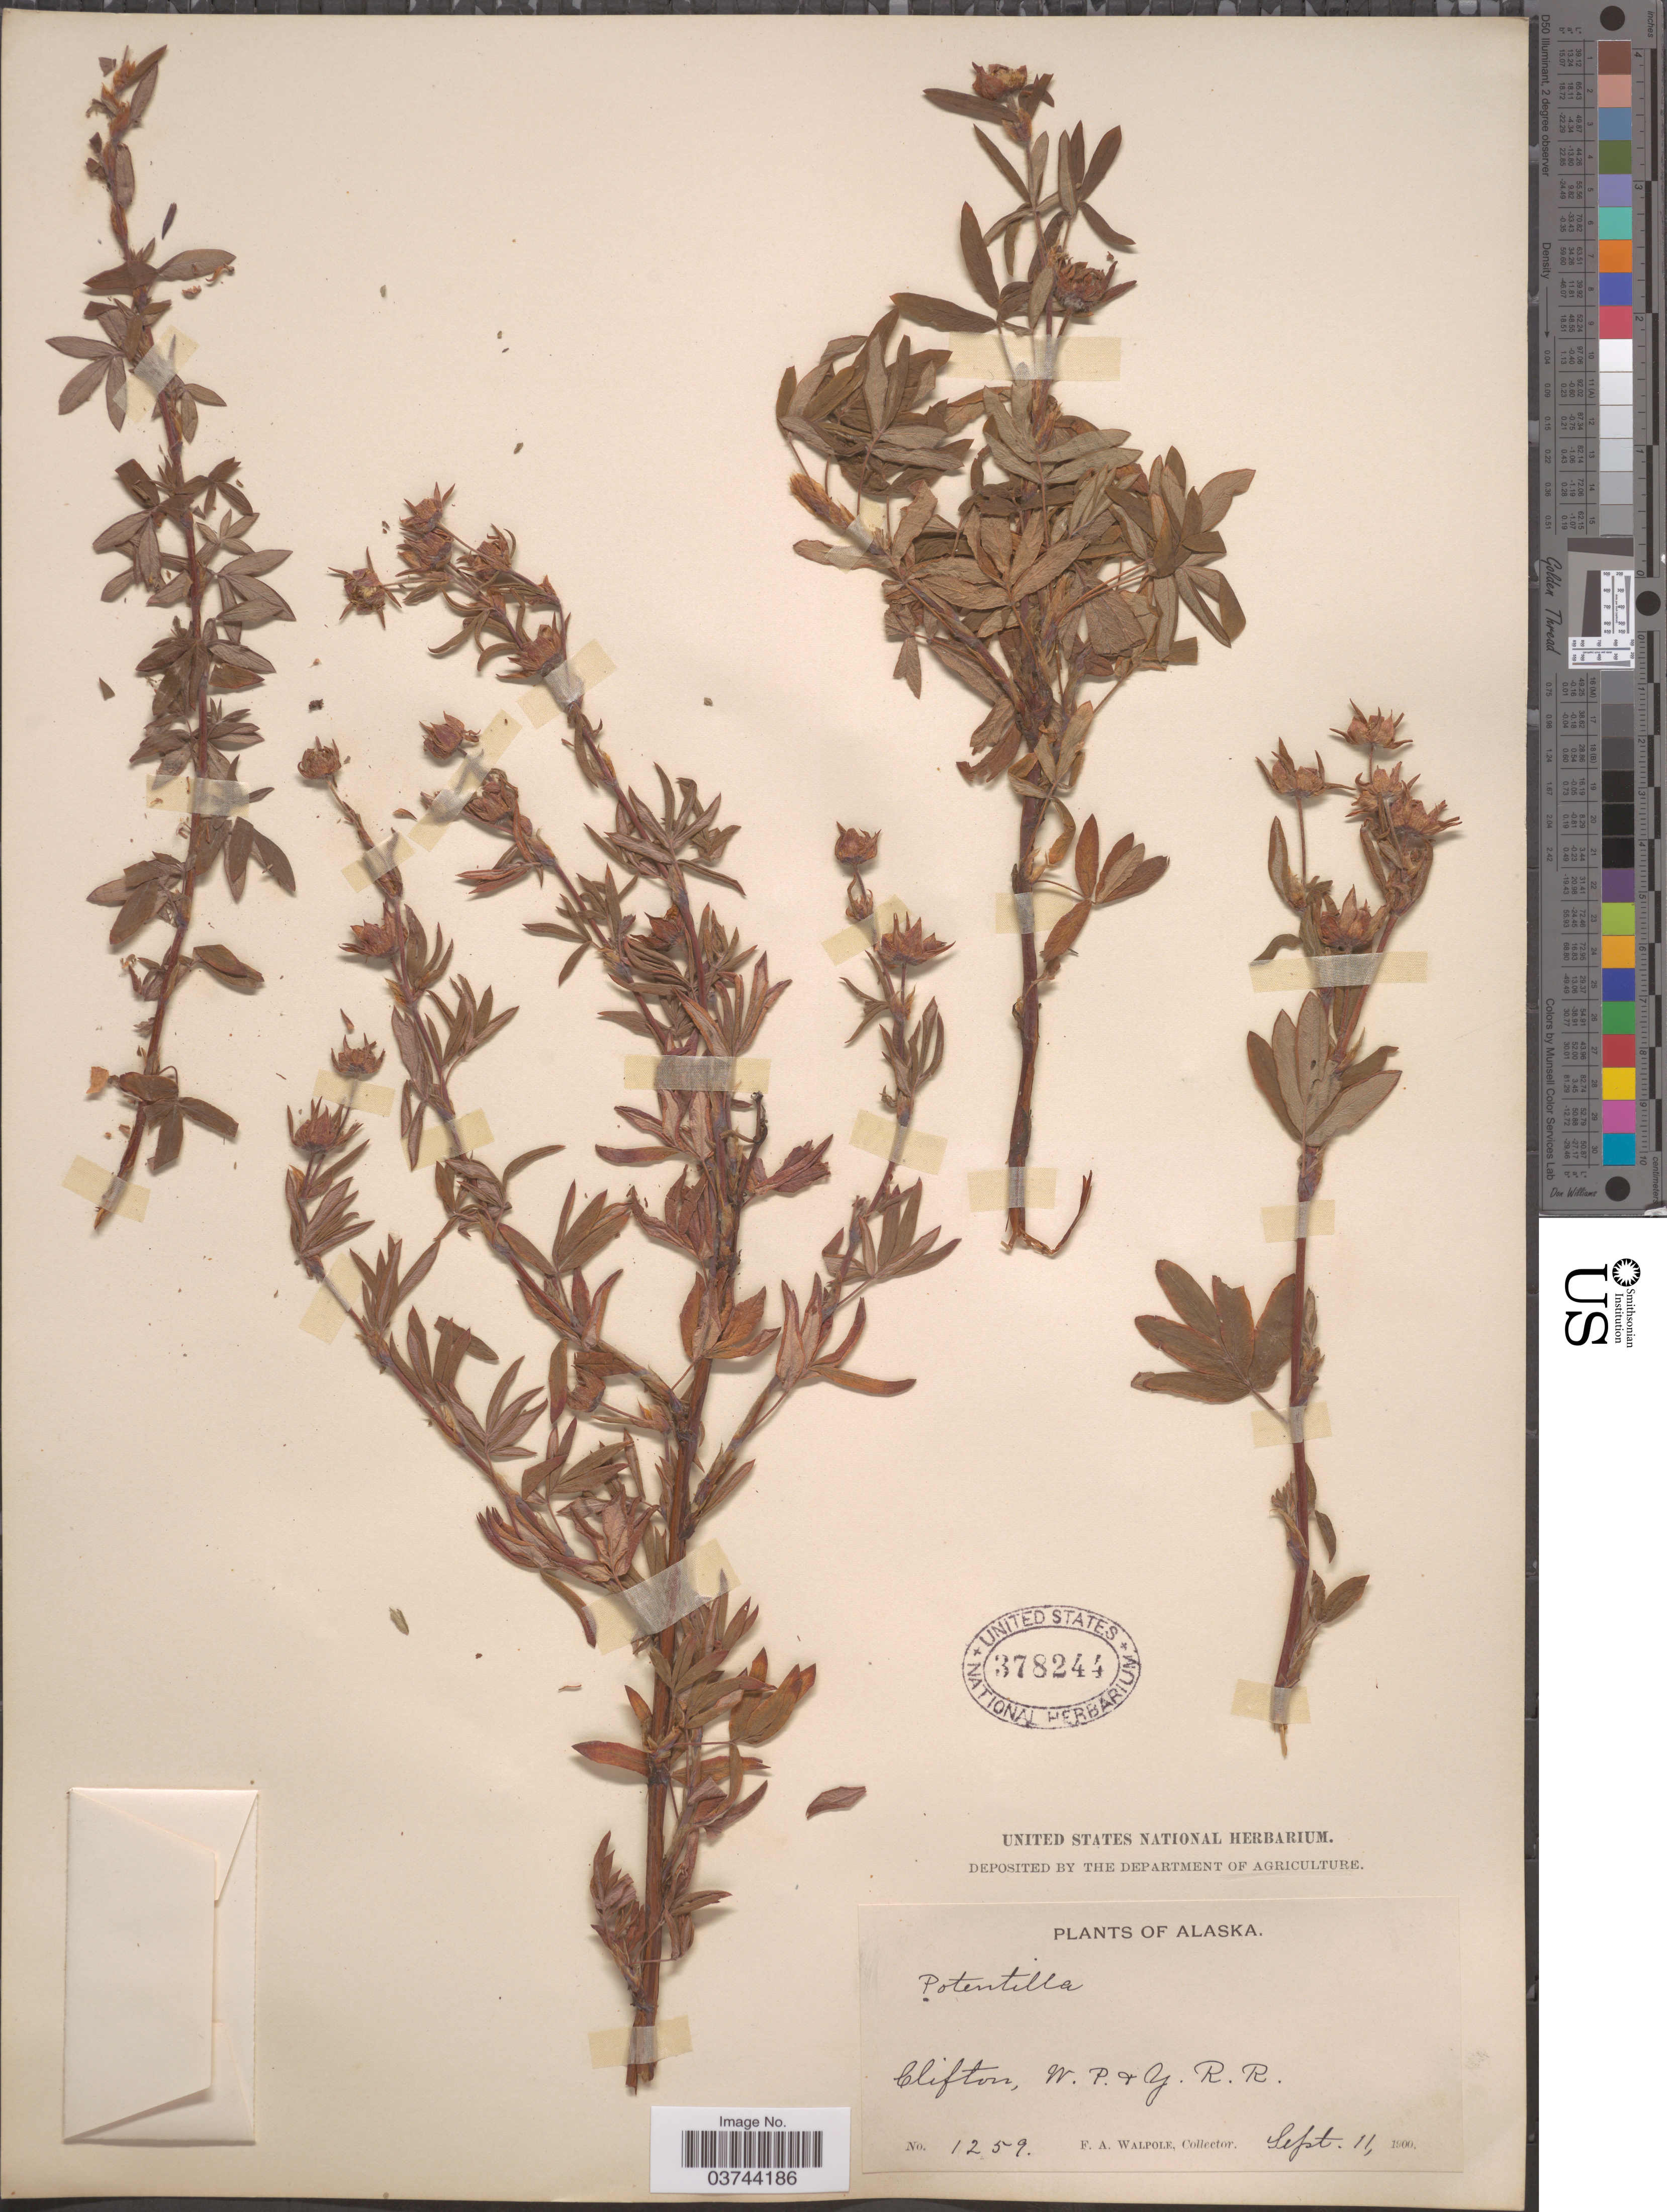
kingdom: Plantae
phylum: Tracheophyta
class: Magnoliopsida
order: Rosales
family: Rosaceae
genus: Dasiphora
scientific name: Dasiphora fruticosa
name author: (L.) Rydb.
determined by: Strong, Mark T., (BOT), Smithsonian Institution - National Museum of Natural History (UNITED STATES)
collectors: F. Walpole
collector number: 1259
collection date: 1900-09-11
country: United States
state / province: Alaska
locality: Clifton, W. P. + Y. R. R.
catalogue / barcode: US 378244